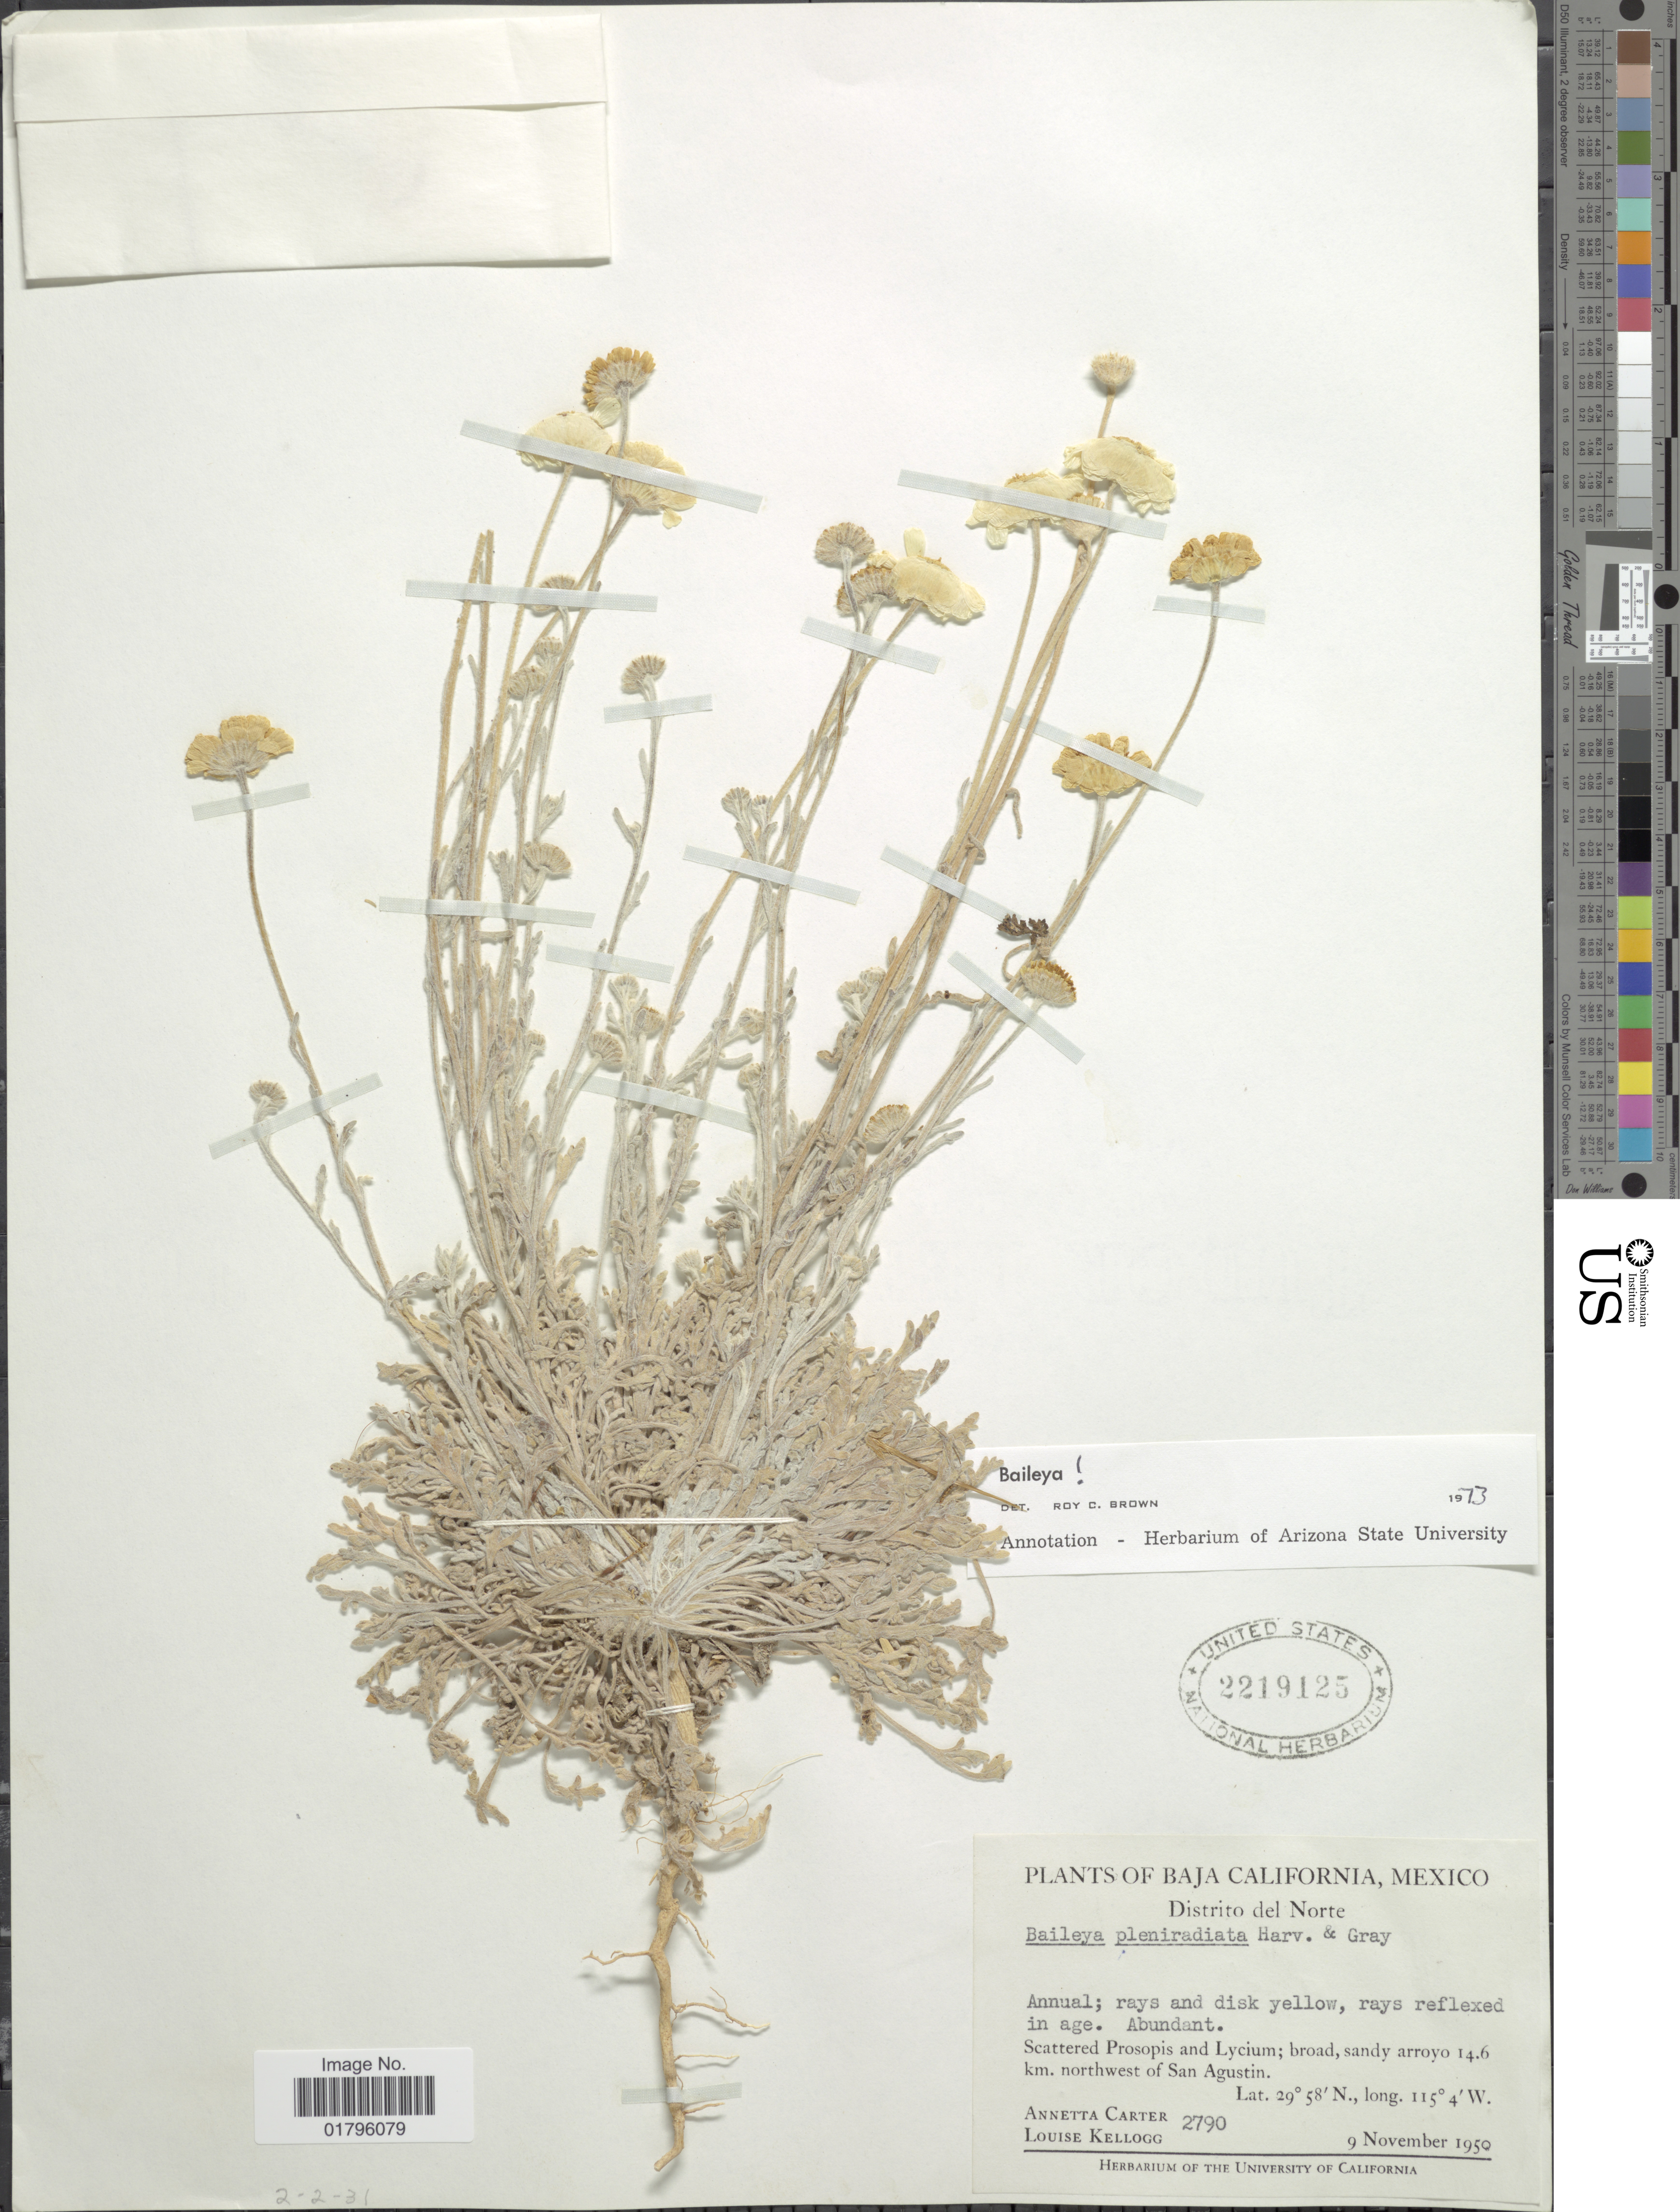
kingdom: Plantae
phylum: Tracheophyta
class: Magnoliopsida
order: Asterales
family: Asteraceae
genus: Baileya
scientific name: Baileya pleniradiata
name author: Harv. & A. Gray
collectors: A. Carter & L. Kellogg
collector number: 2790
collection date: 1950-11-09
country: Mexico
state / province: Baja California Norte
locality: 14.6 km. northwest of San Agustin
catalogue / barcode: US 2219125